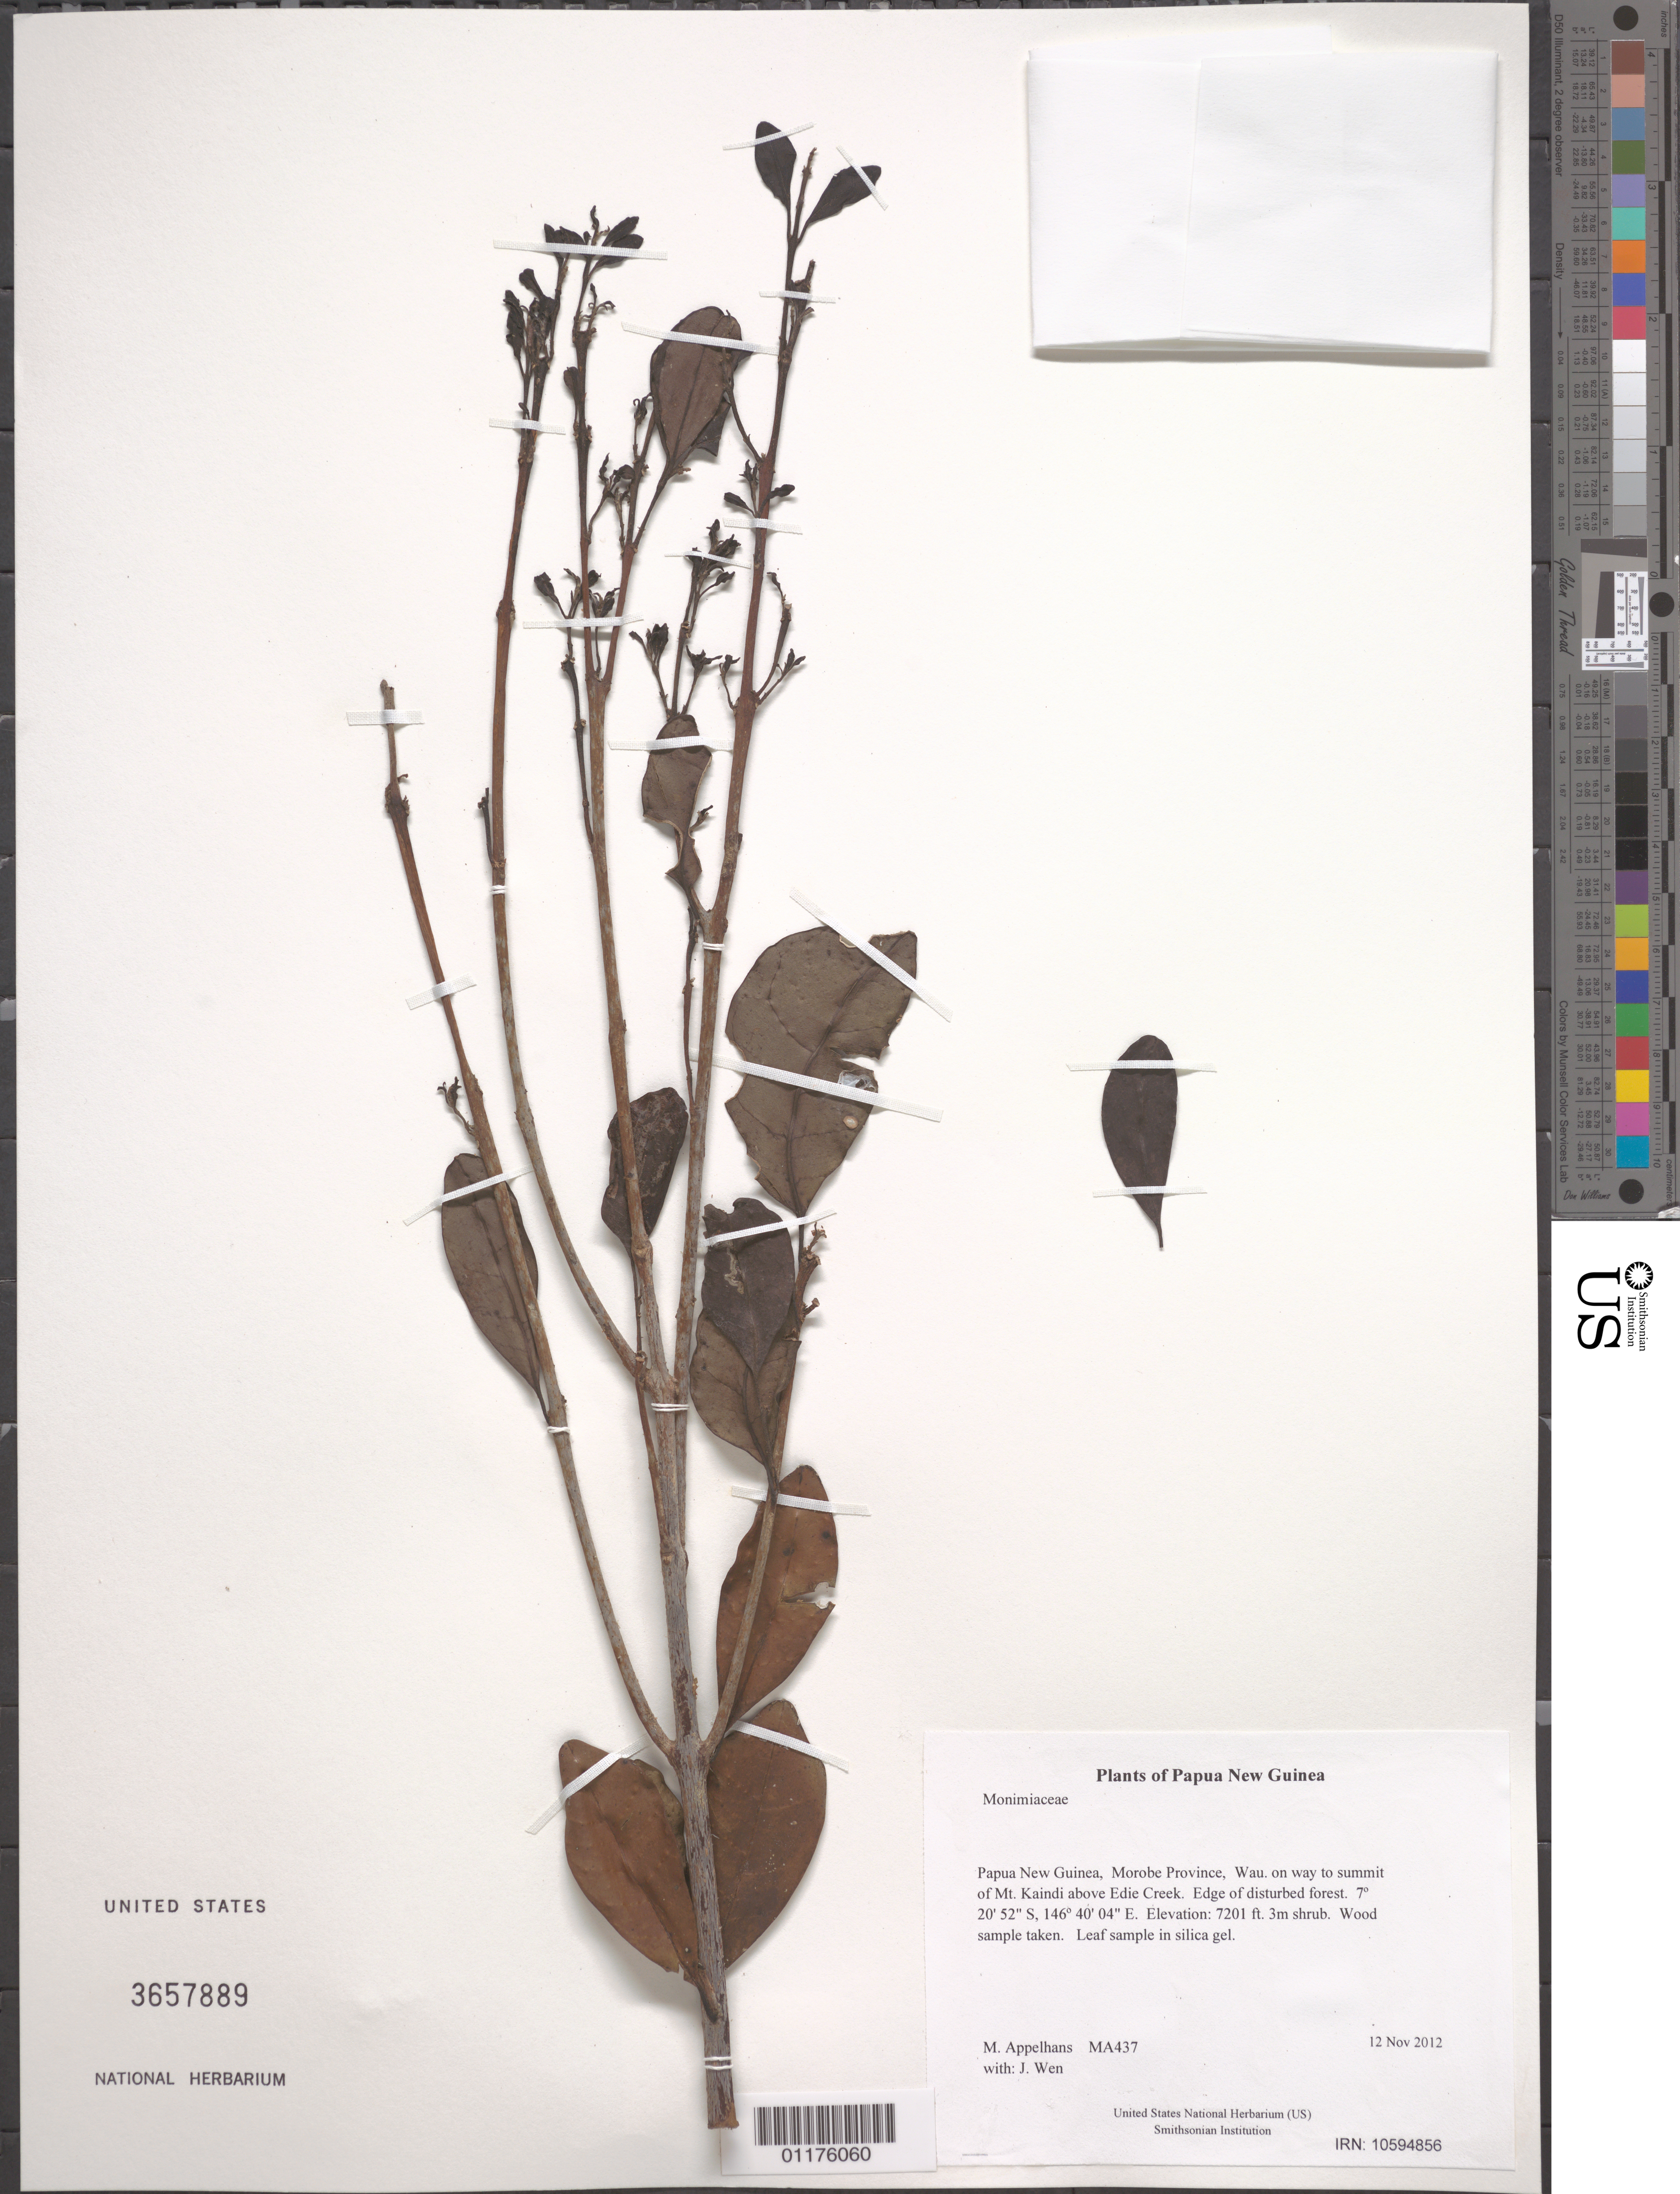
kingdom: Plantae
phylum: Tracheophyta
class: Magnoliopsida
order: Laurales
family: Monimiaceae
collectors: J. Wen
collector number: MA437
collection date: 2012-11-12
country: Papua New Guinea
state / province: Morobe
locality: Wau. on way to summit of Mt. Kaindi above Edie Creek. Edge of disturbed forest.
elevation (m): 2195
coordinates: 7 20.859 S, 146 40.061 E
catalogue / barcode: US 3657889